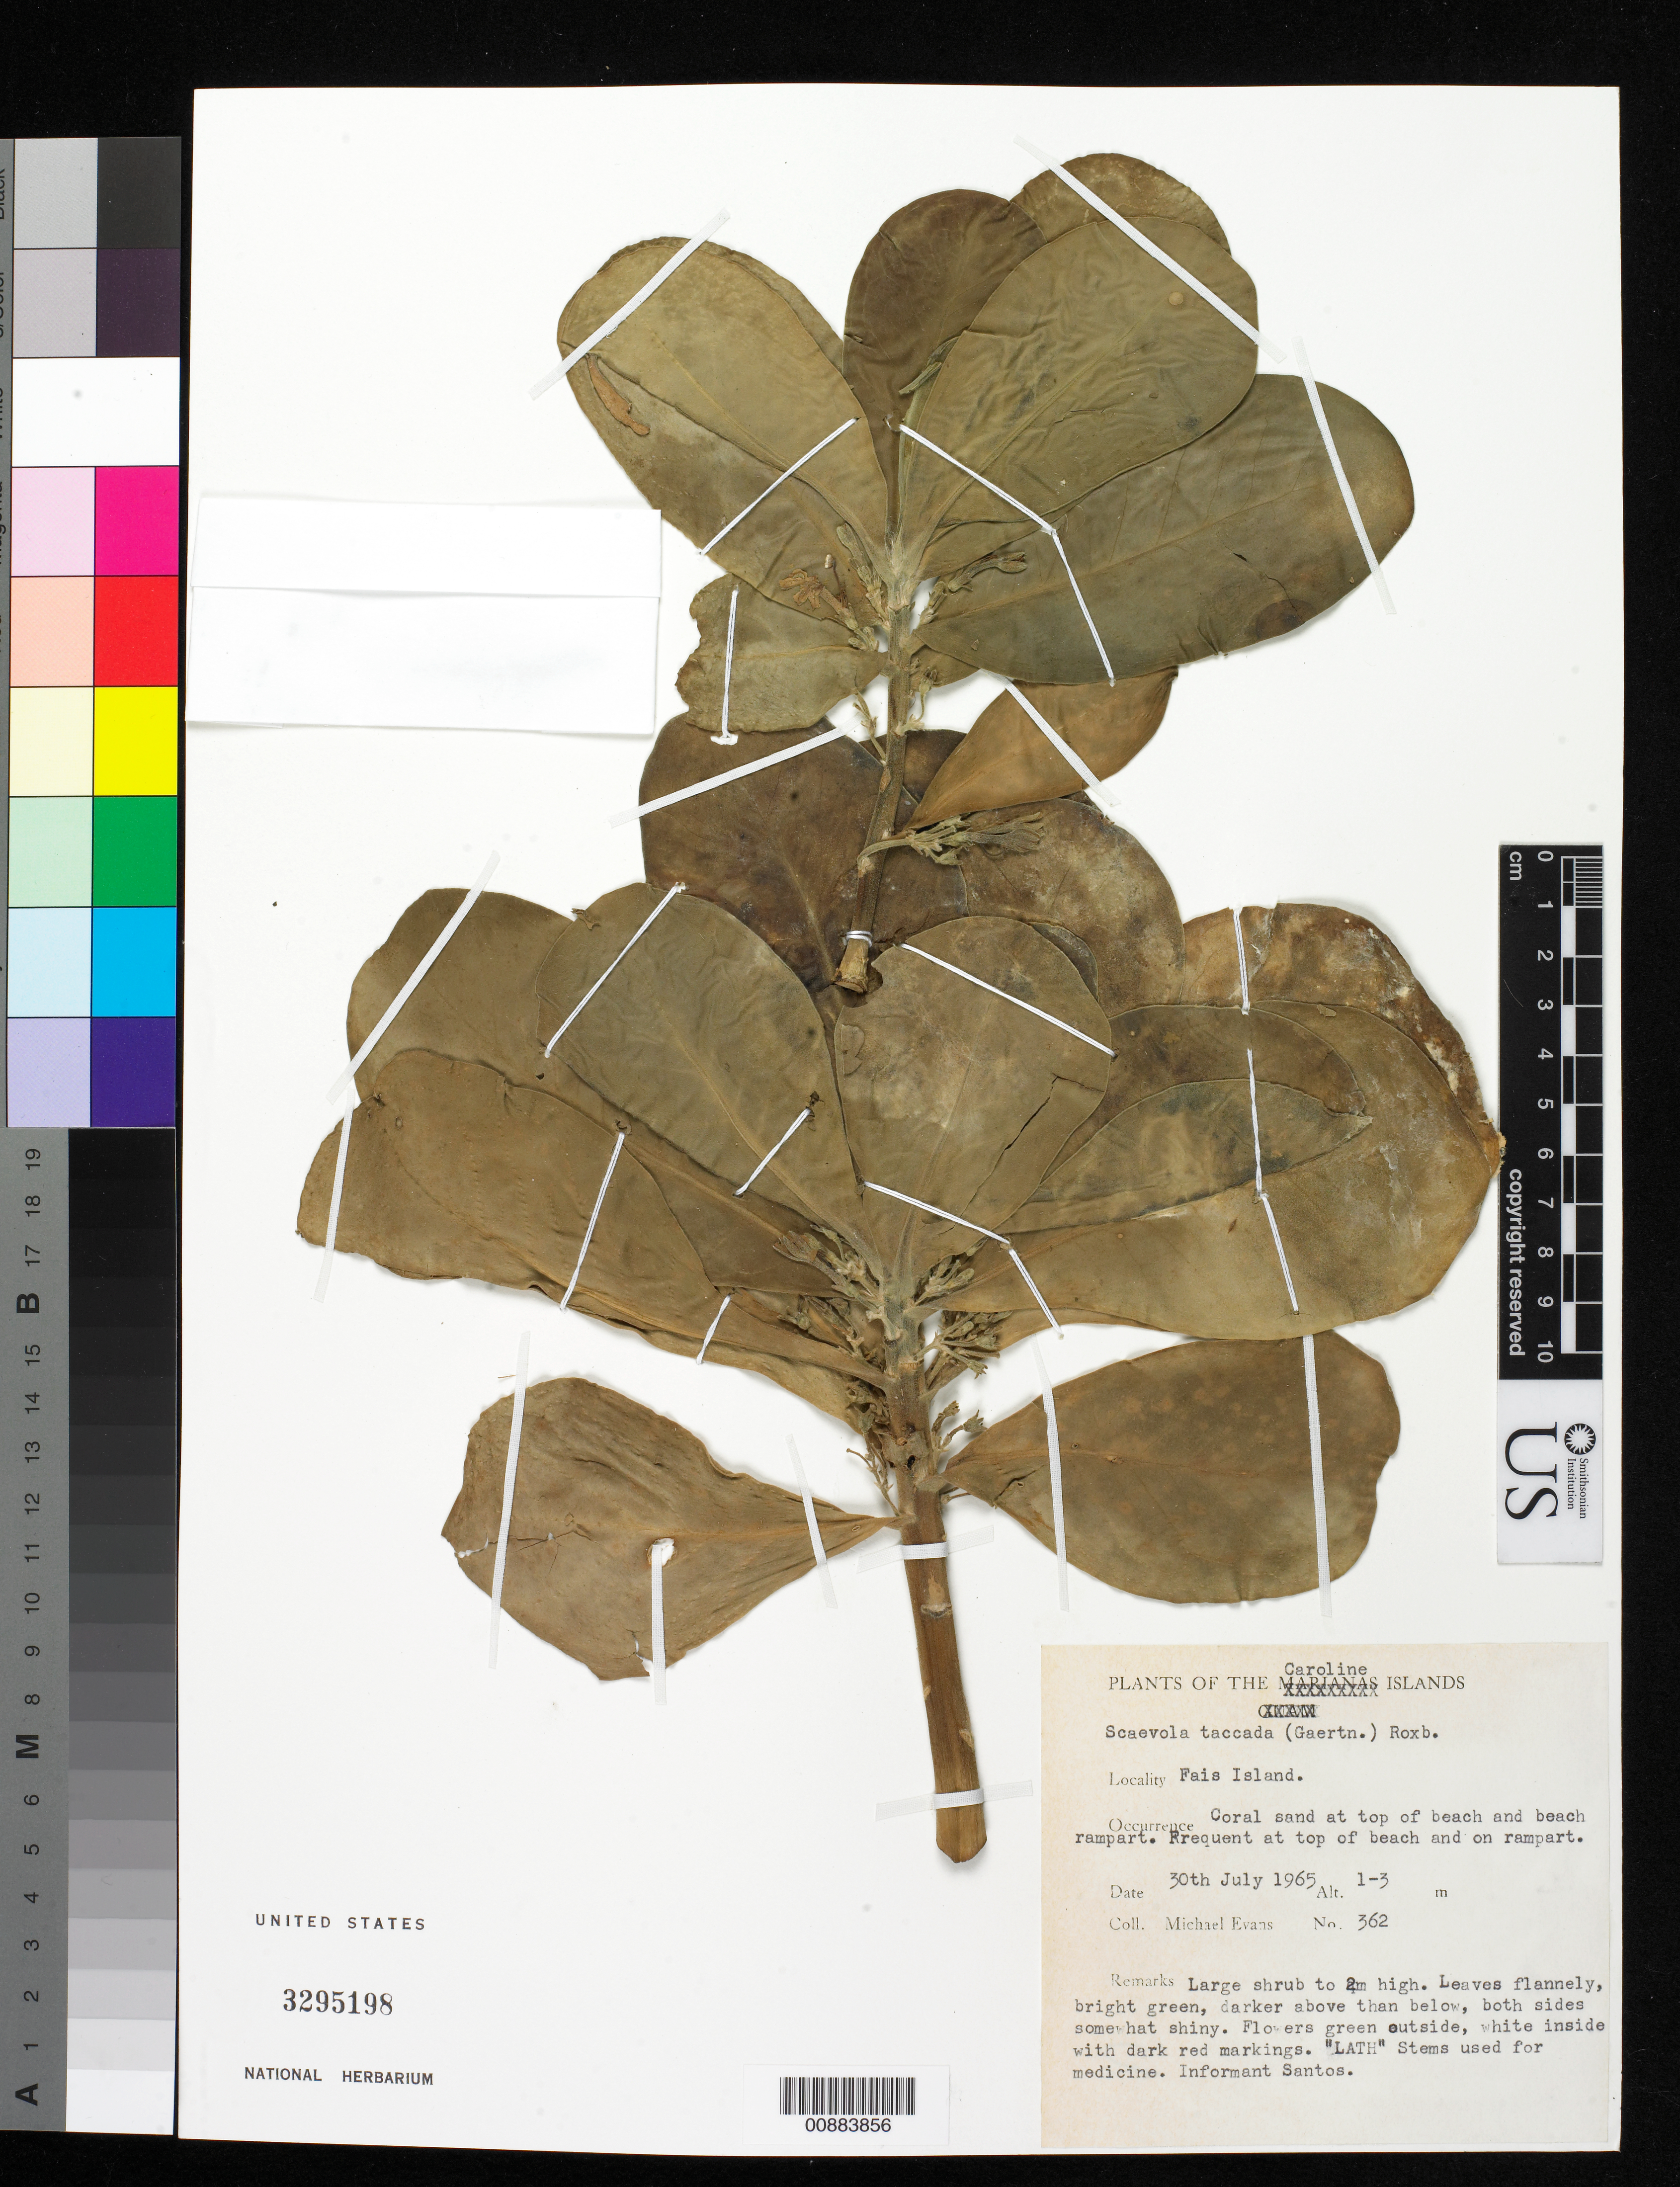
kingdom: Plantae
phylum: Tracheophyta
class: Magnoliopsida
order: Asterales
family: Goodeniaceae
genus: Scaevola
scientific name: Scaevola taccada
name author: (Gaertn.) Roxb.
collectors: M. Evans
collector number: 362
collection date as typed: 30 Jul 1965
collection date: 1965-07-30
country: Micronesia, Federated States of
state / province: Yap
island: Fais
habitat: Coral sand at top of beach and beach rampart. Frequent at top of beach and on rampart.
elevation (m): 1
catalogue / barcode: US 3295198